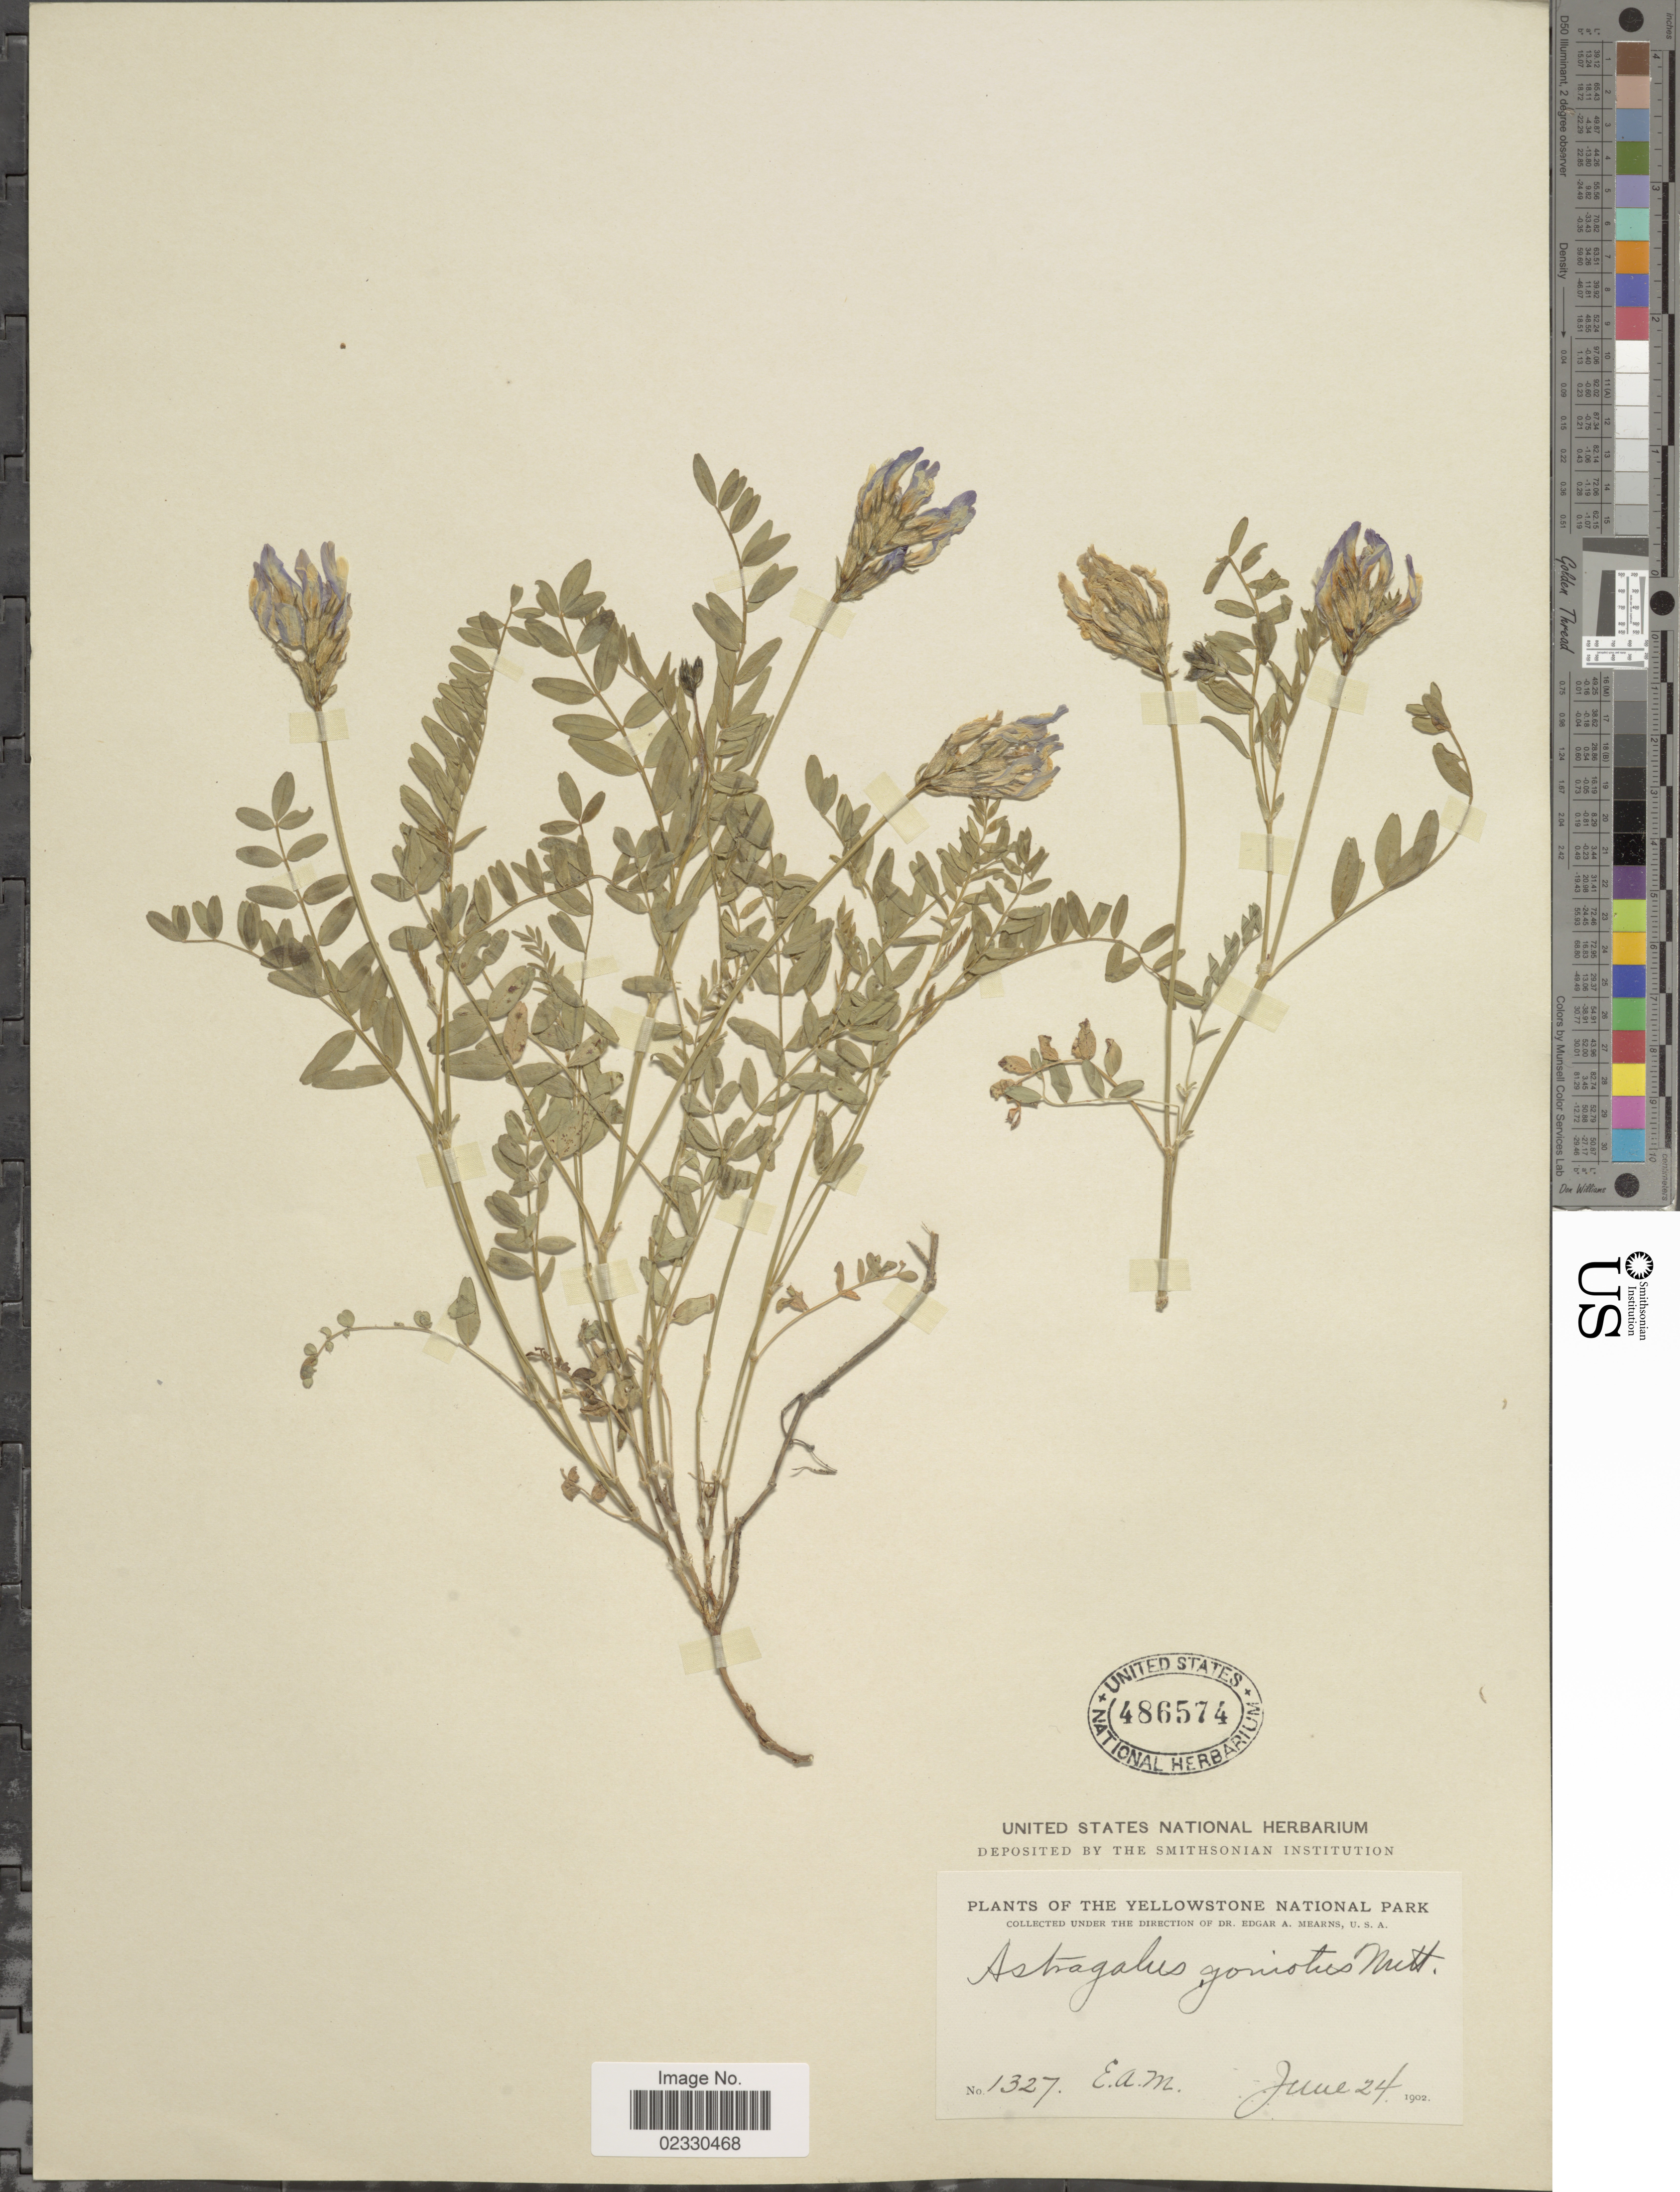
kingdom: Plantae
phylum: Tracheophyta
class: Magnoliopsida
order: Fabales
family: Fabaceae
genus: Astragalus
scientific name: Astragalus dasyglottis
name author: DC.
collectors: E. A. Mearns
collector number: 1327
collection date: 1902-06-24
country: United States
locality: The Yellowstone National Park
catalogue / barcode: US 486574